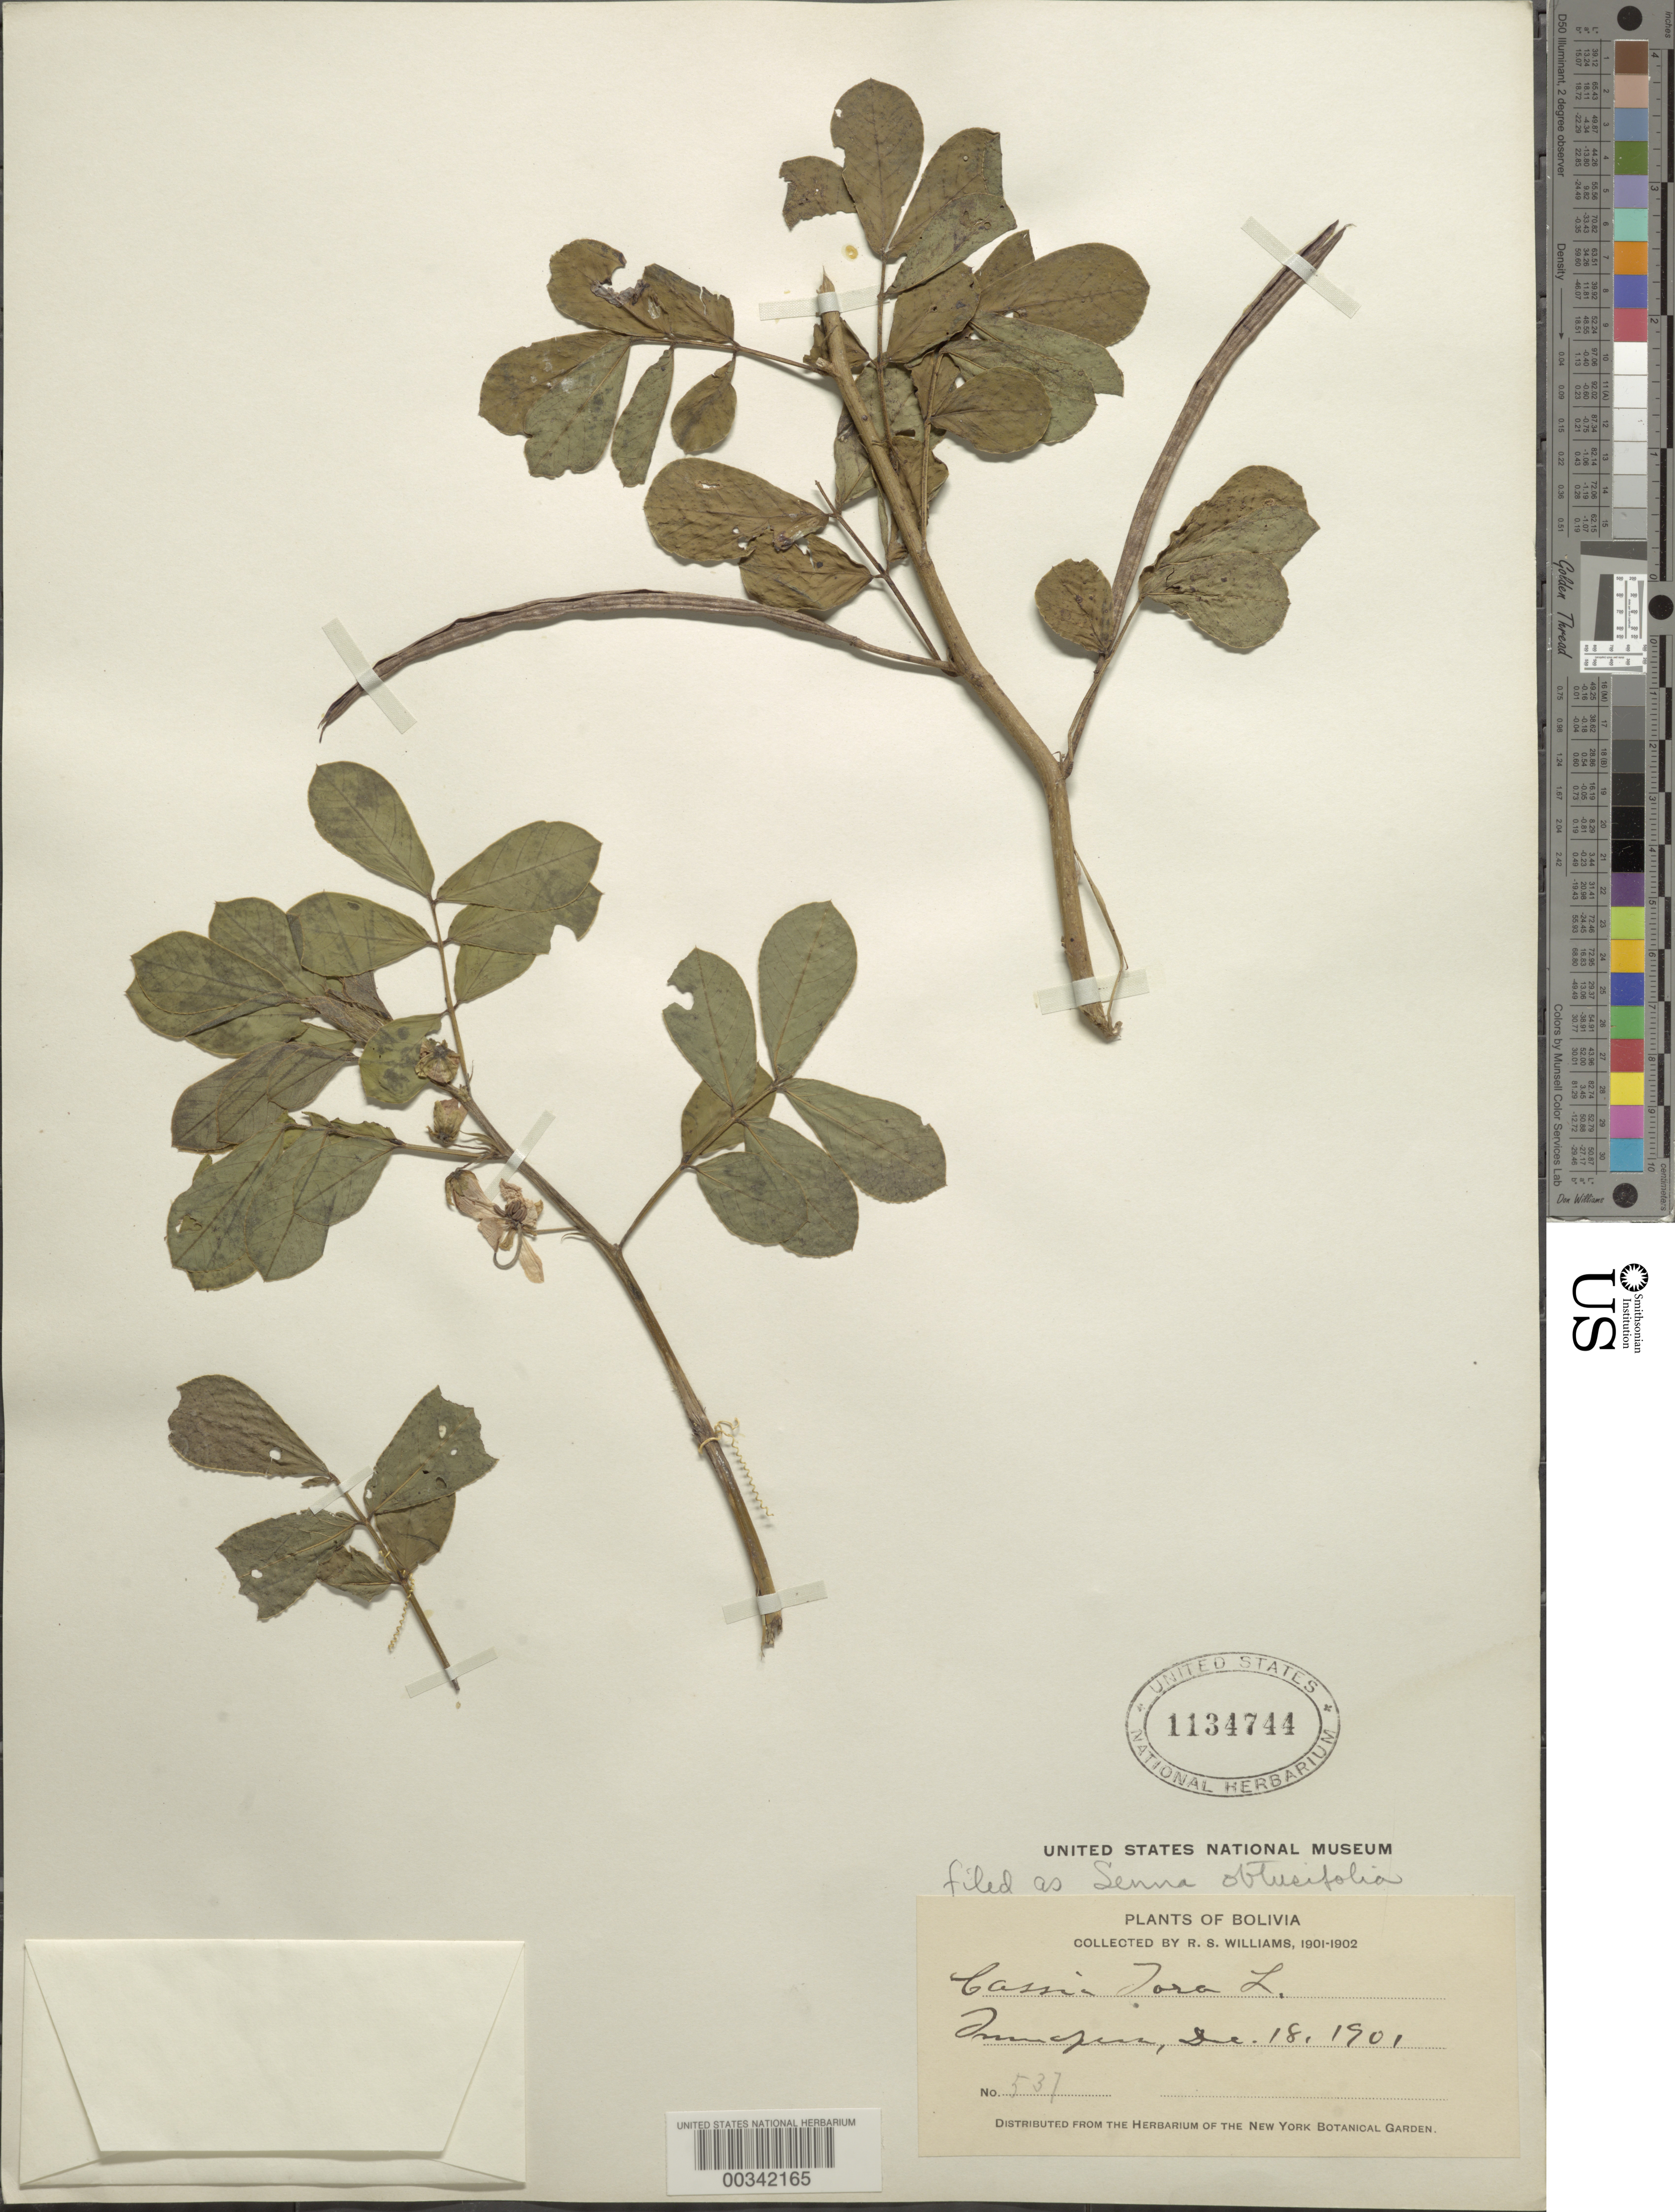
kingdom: Plantae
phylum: Tracheophyta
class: Magnoliopsida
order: Fabales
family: Fabaceae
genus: Senna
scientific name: Senna obtusifolia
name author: (L.) H.S. Irwin & Barneby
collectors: R. S. Williams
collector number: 531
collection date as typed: Dec. 18, 1901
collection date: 1901-12-18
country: Bolivia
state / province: La Paz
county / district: Iturralde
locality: Tumupasa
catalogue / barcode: US 1134744